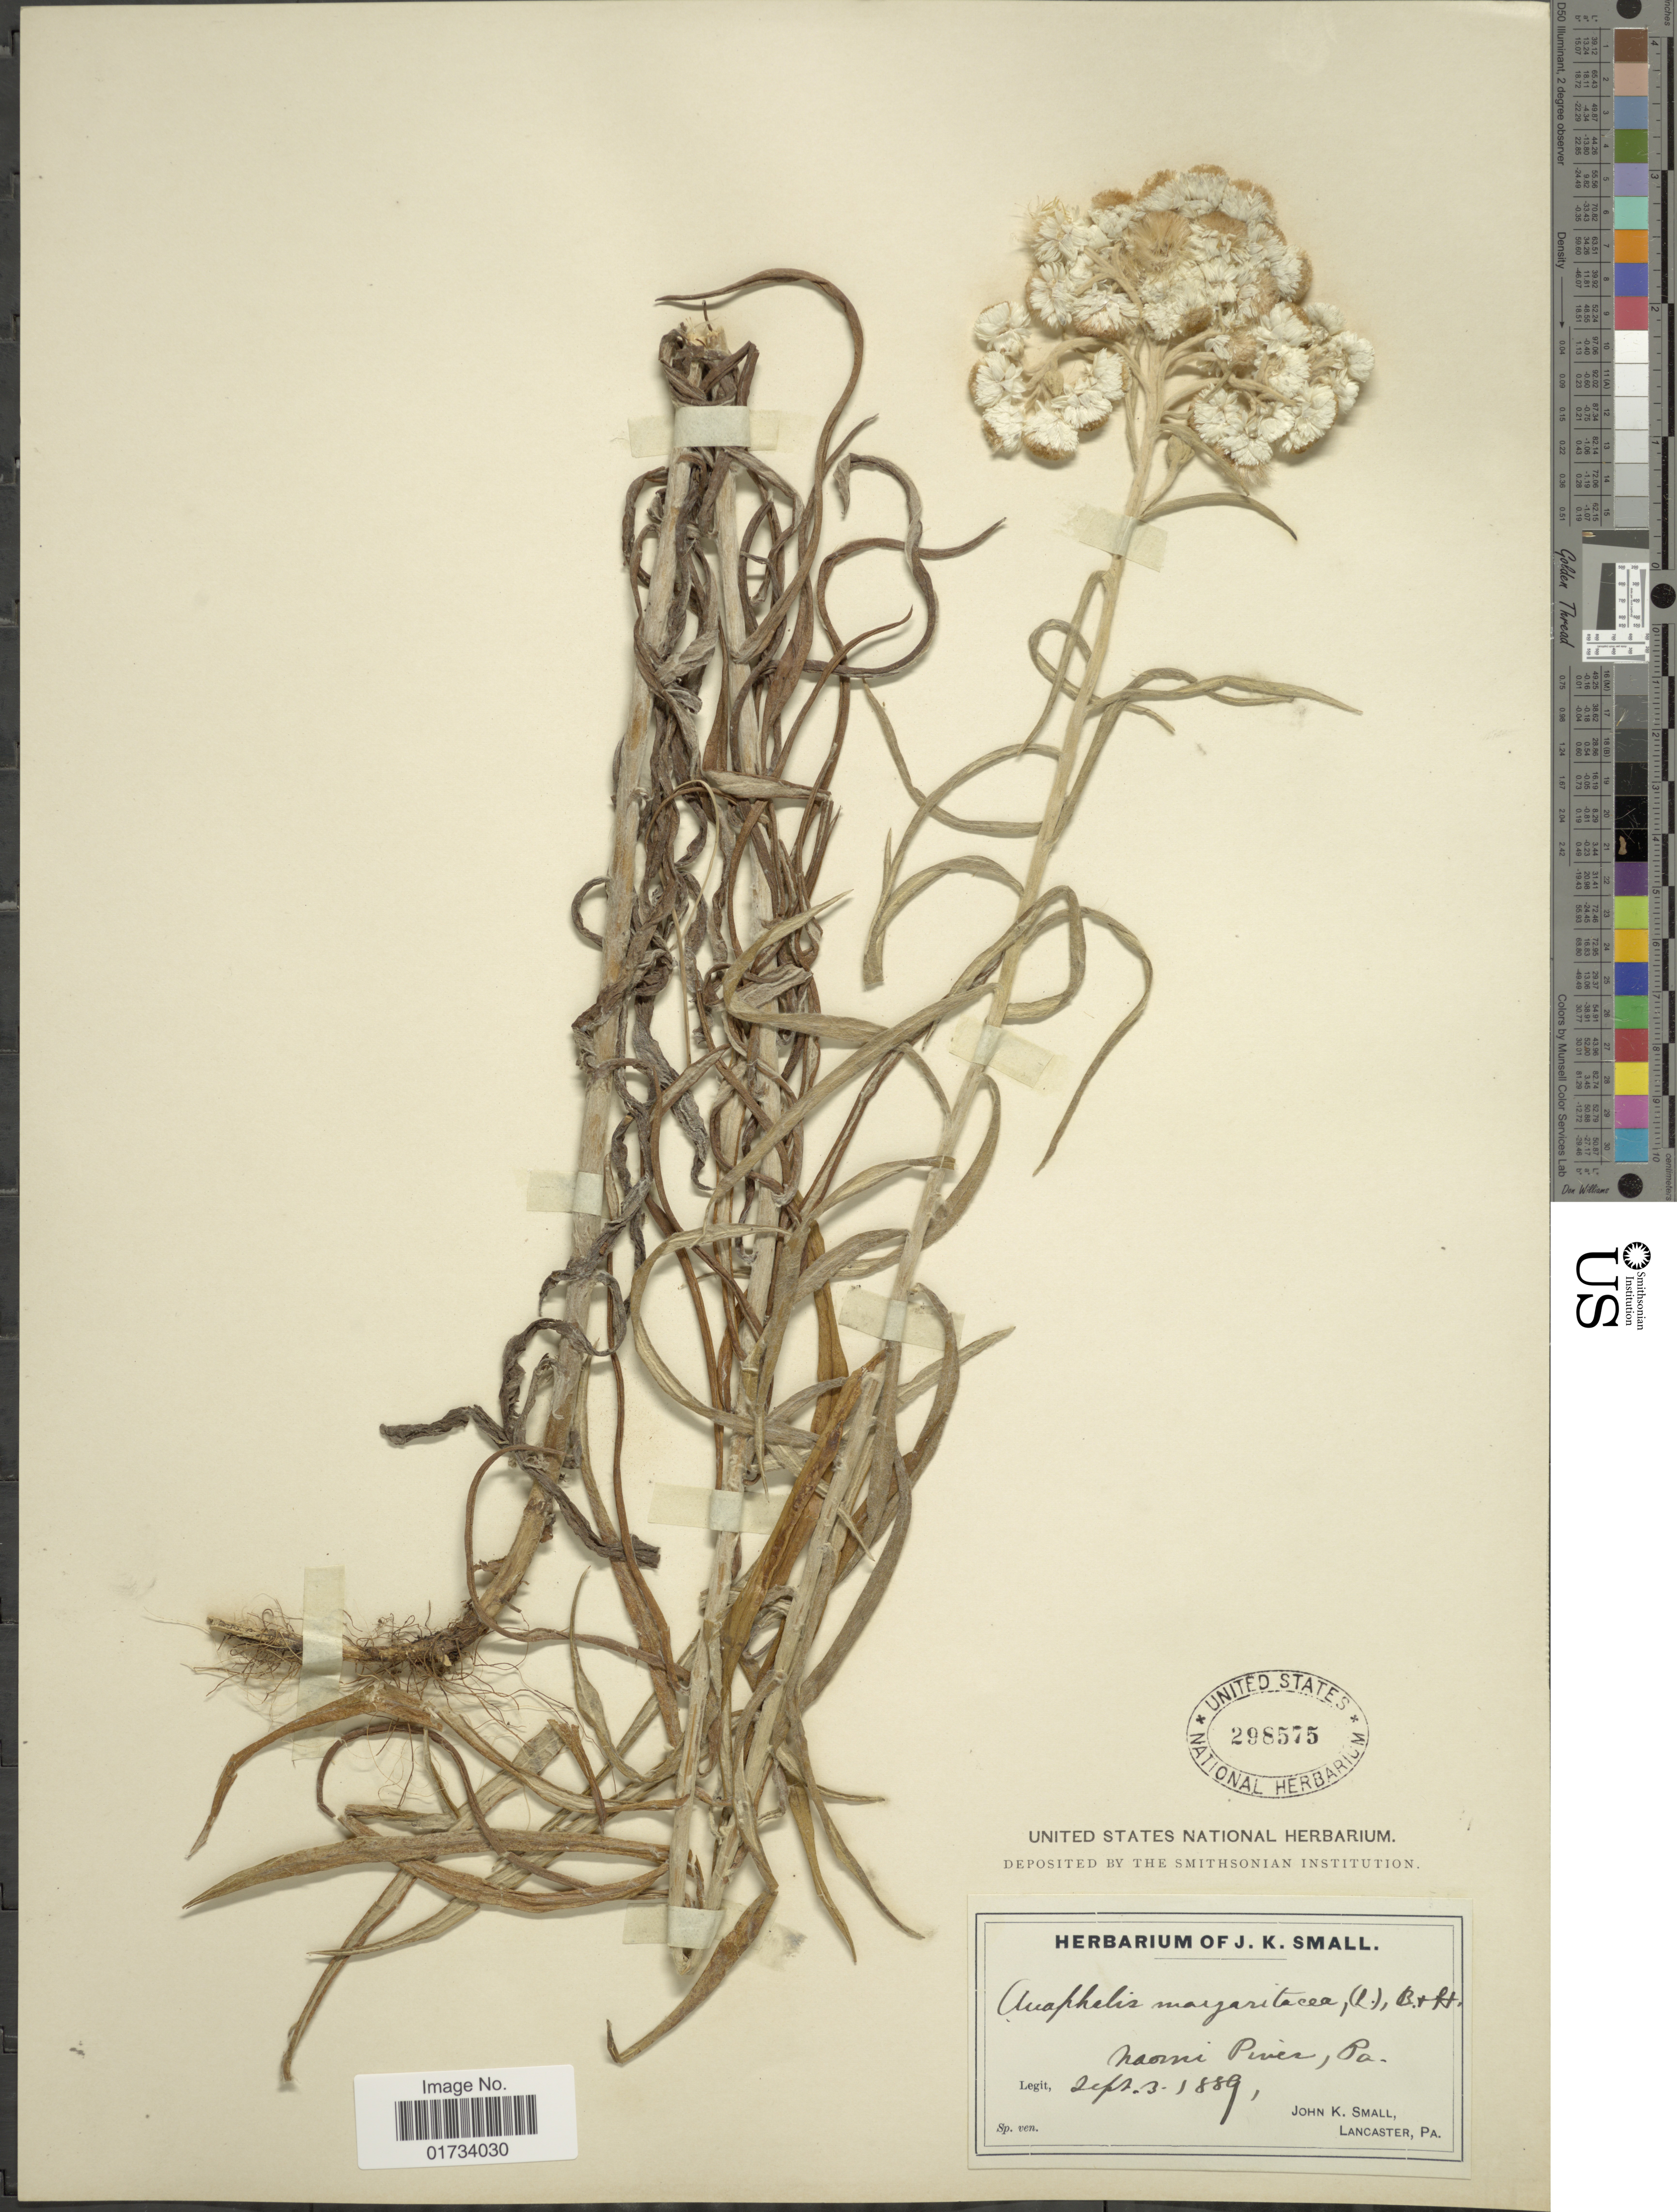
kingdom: Plantae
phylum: Tracheophyta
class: Magnoliopsida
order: Asterales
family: Asteraceae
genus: Anaphalis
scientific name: Anaphalis margaritacea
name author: (L.) Benth. & Hook. f.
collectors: J. K. Small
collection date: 1889-09-03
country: United States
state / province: Pennsylvania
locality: Naomi Pines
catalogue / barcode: US 298575